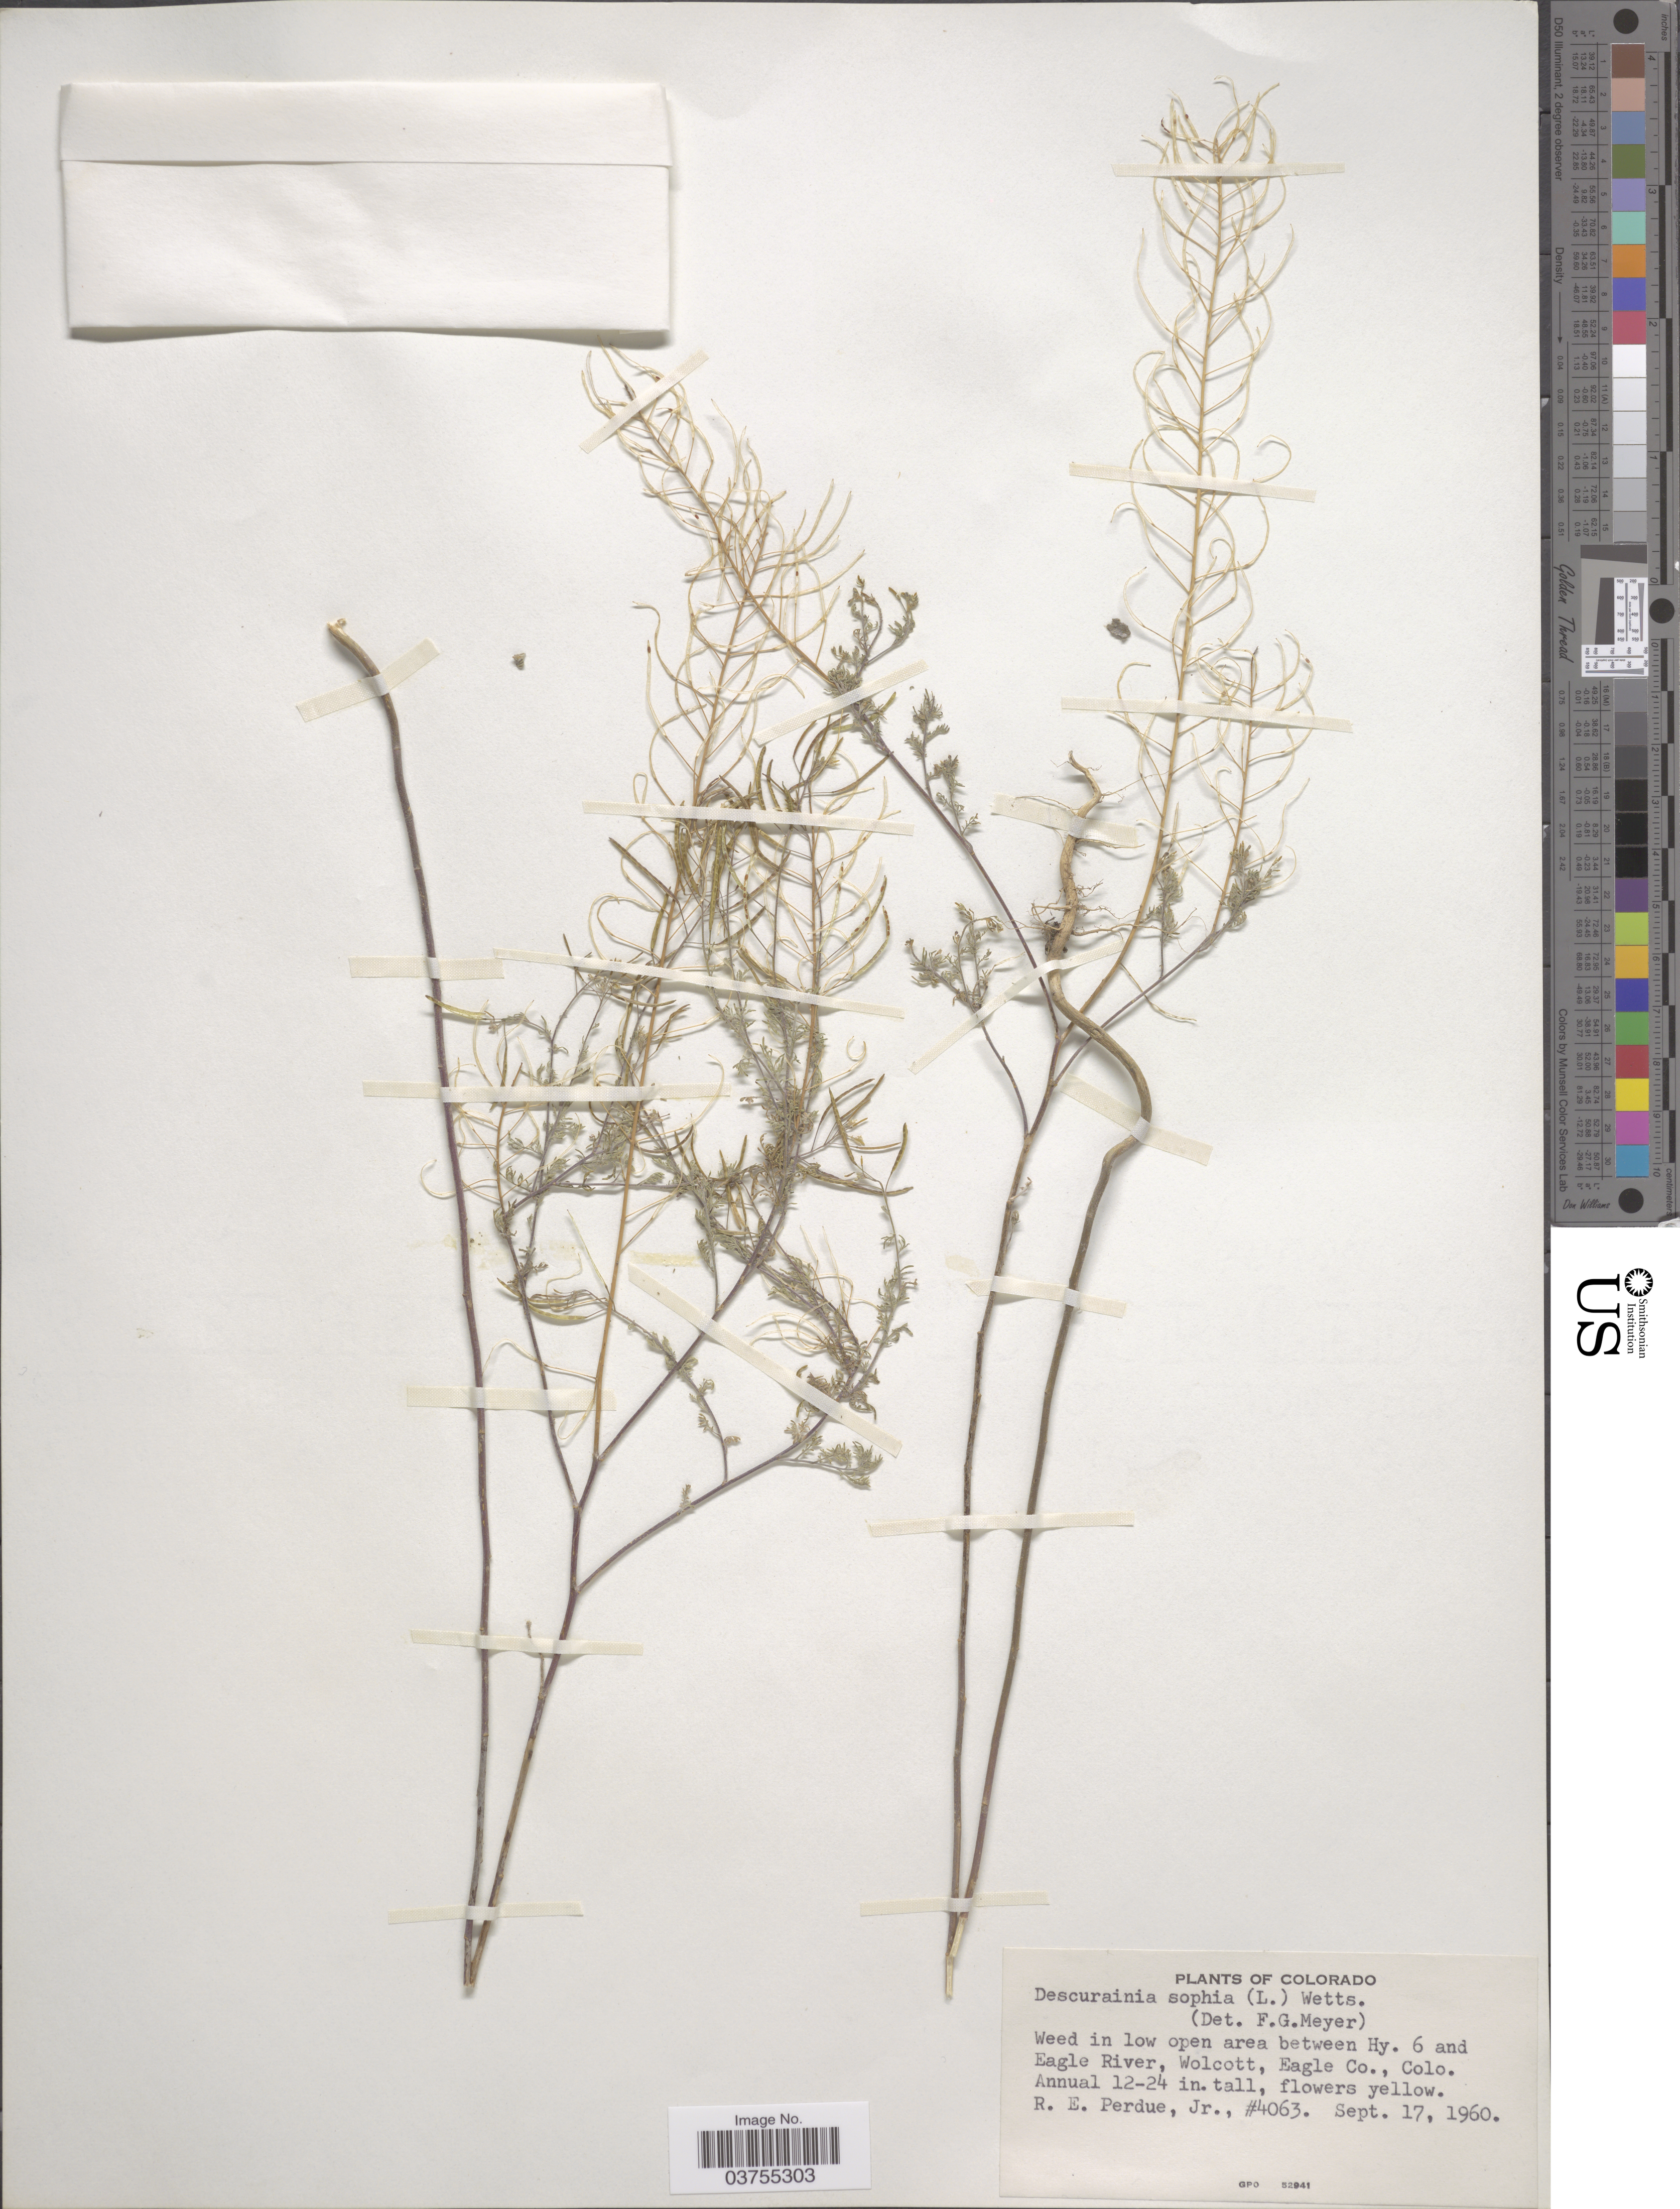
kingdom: Plantae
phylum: Tracheophyta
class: Magnoliopsida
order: Brassicales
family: Brassicaceae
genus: Descurainia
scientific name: Descurainia sophia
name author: (L.) Webb ex Prantl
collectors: R. E. Perdue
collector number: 4063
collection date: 1960-09-17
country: United States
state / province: Colorado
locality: Weed in low open area between Hy. 6 and Eagle River, Wolcott, Eagle Co.